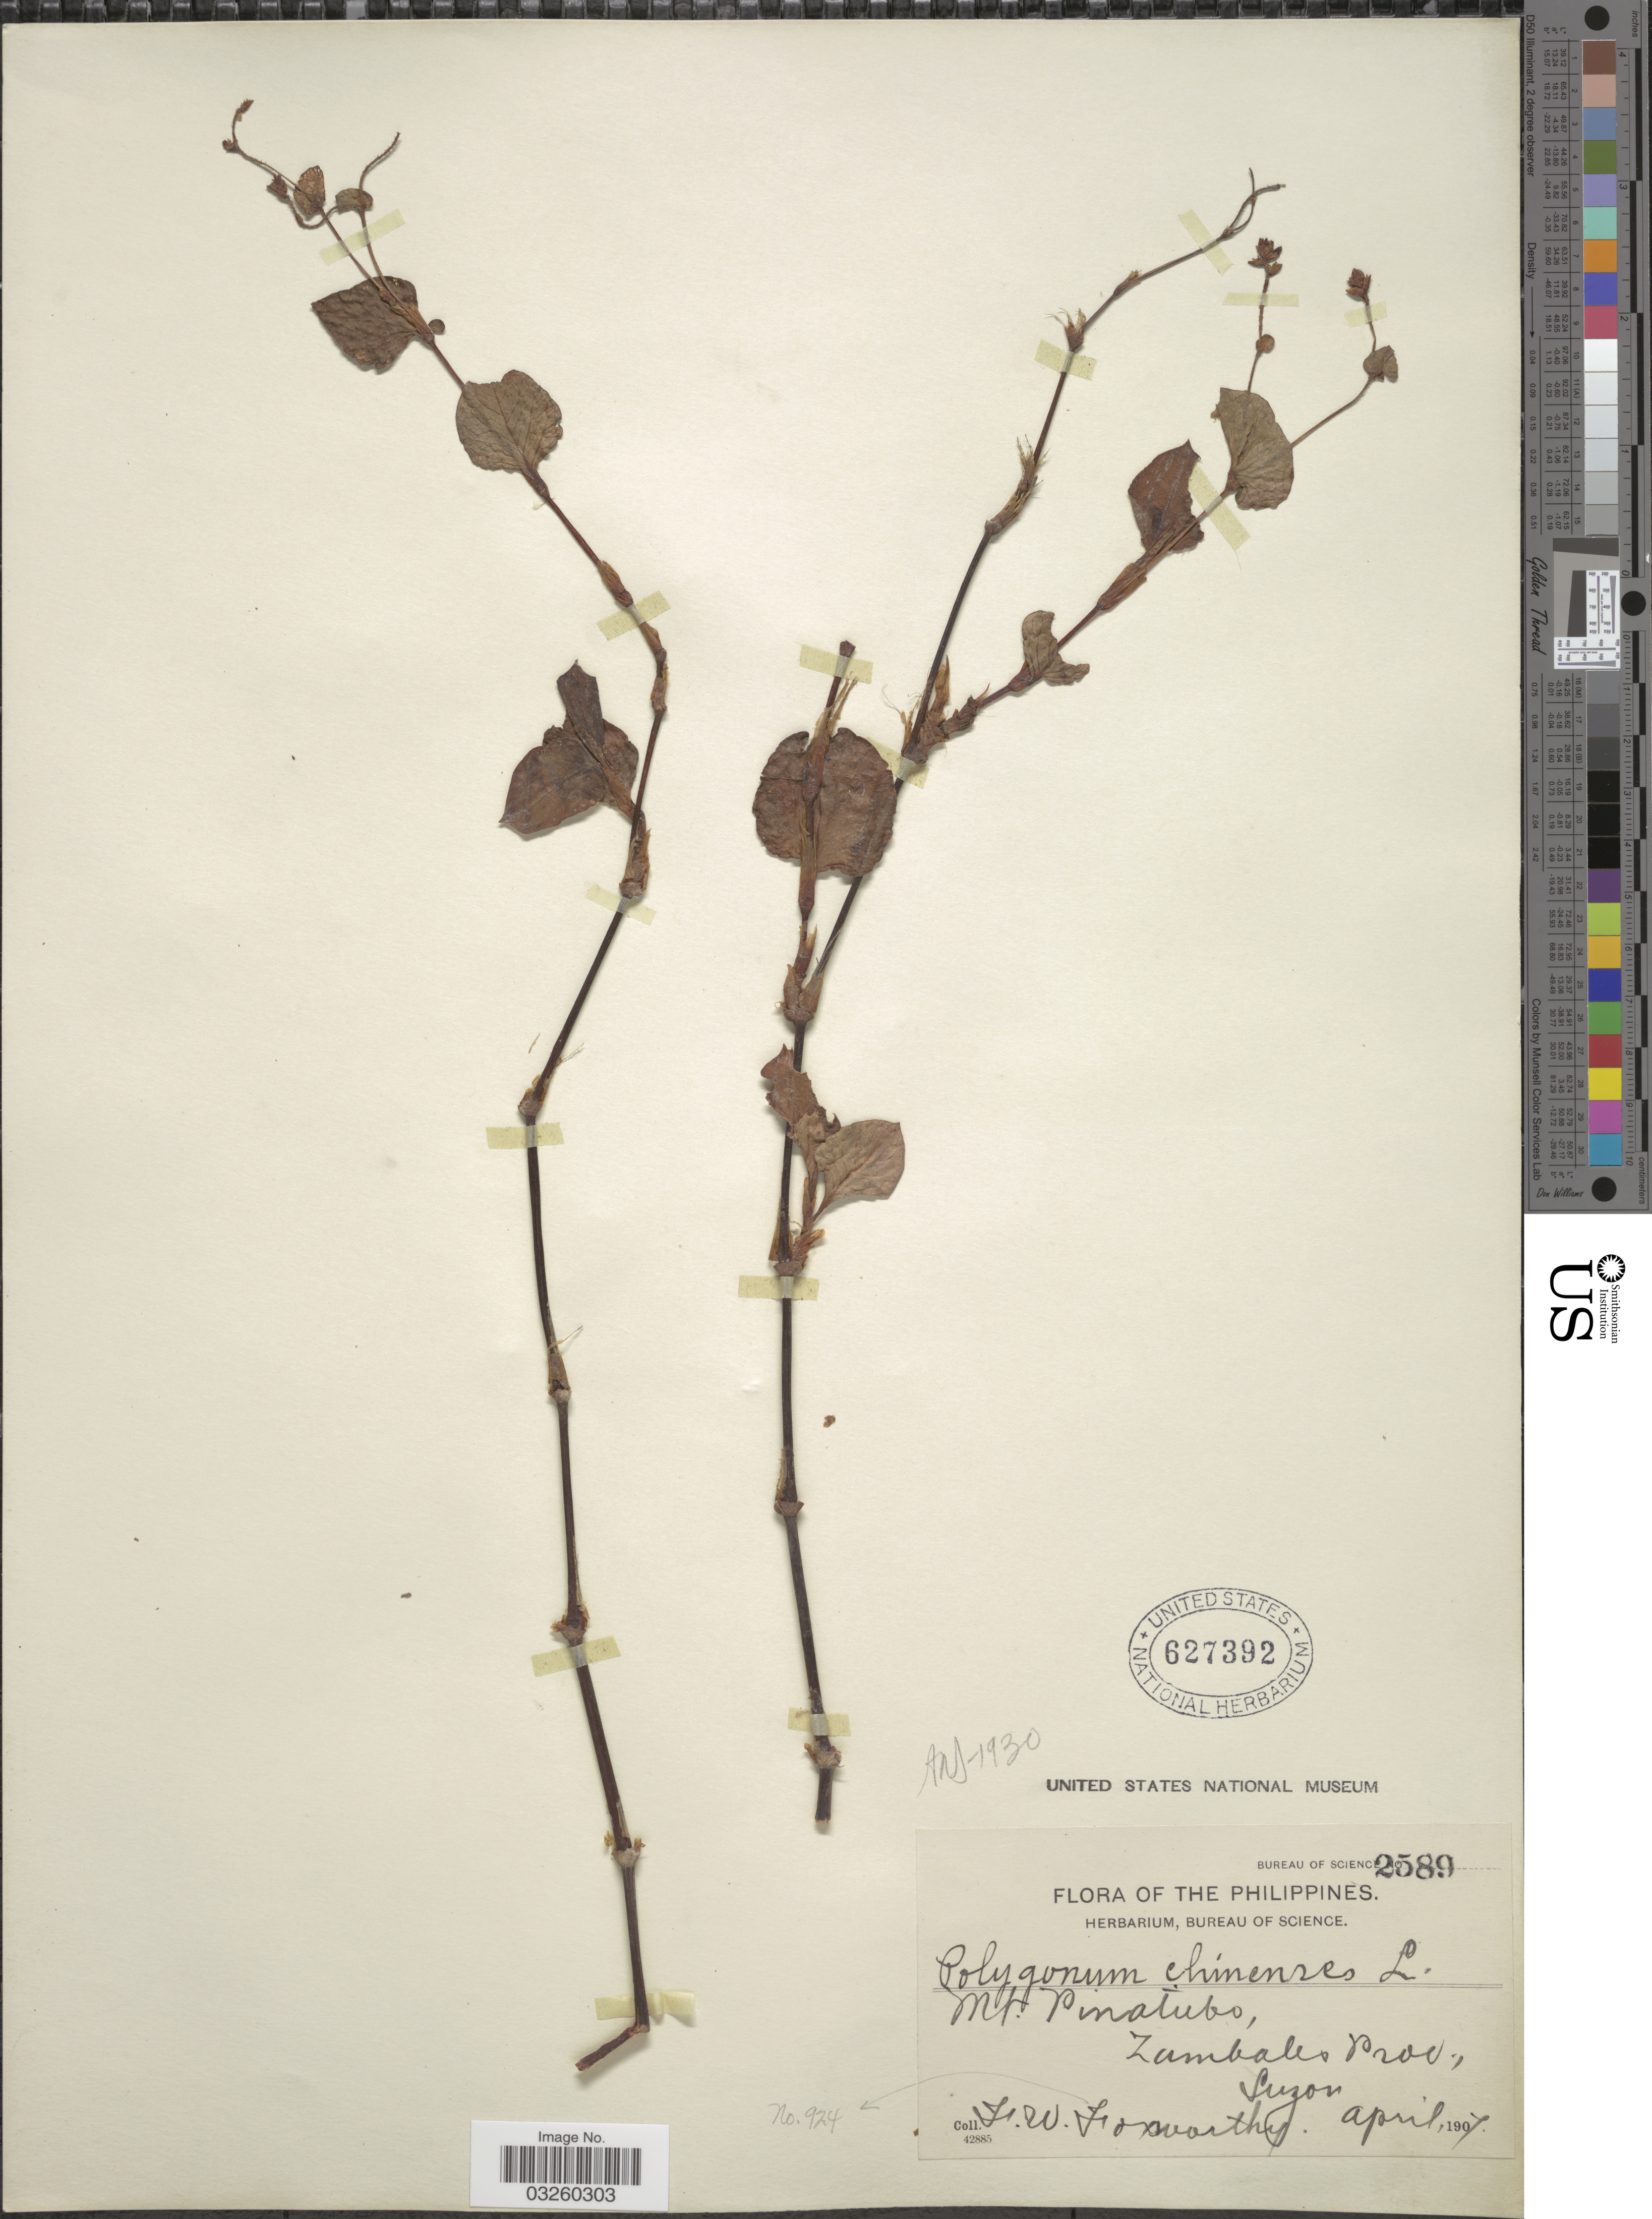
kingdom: Plantae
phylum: Tracheophyta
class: Magnoliopsida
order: Caryophyllales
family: Polygonaceae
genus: Polygonum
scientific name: Polygonum chinense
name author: L.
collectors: F. W. Foxworthy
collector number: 924?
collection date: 1907-04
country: Philippines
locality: Mt. Pinatubo, Zambales Prov., Luzon.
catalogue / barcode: US 627392